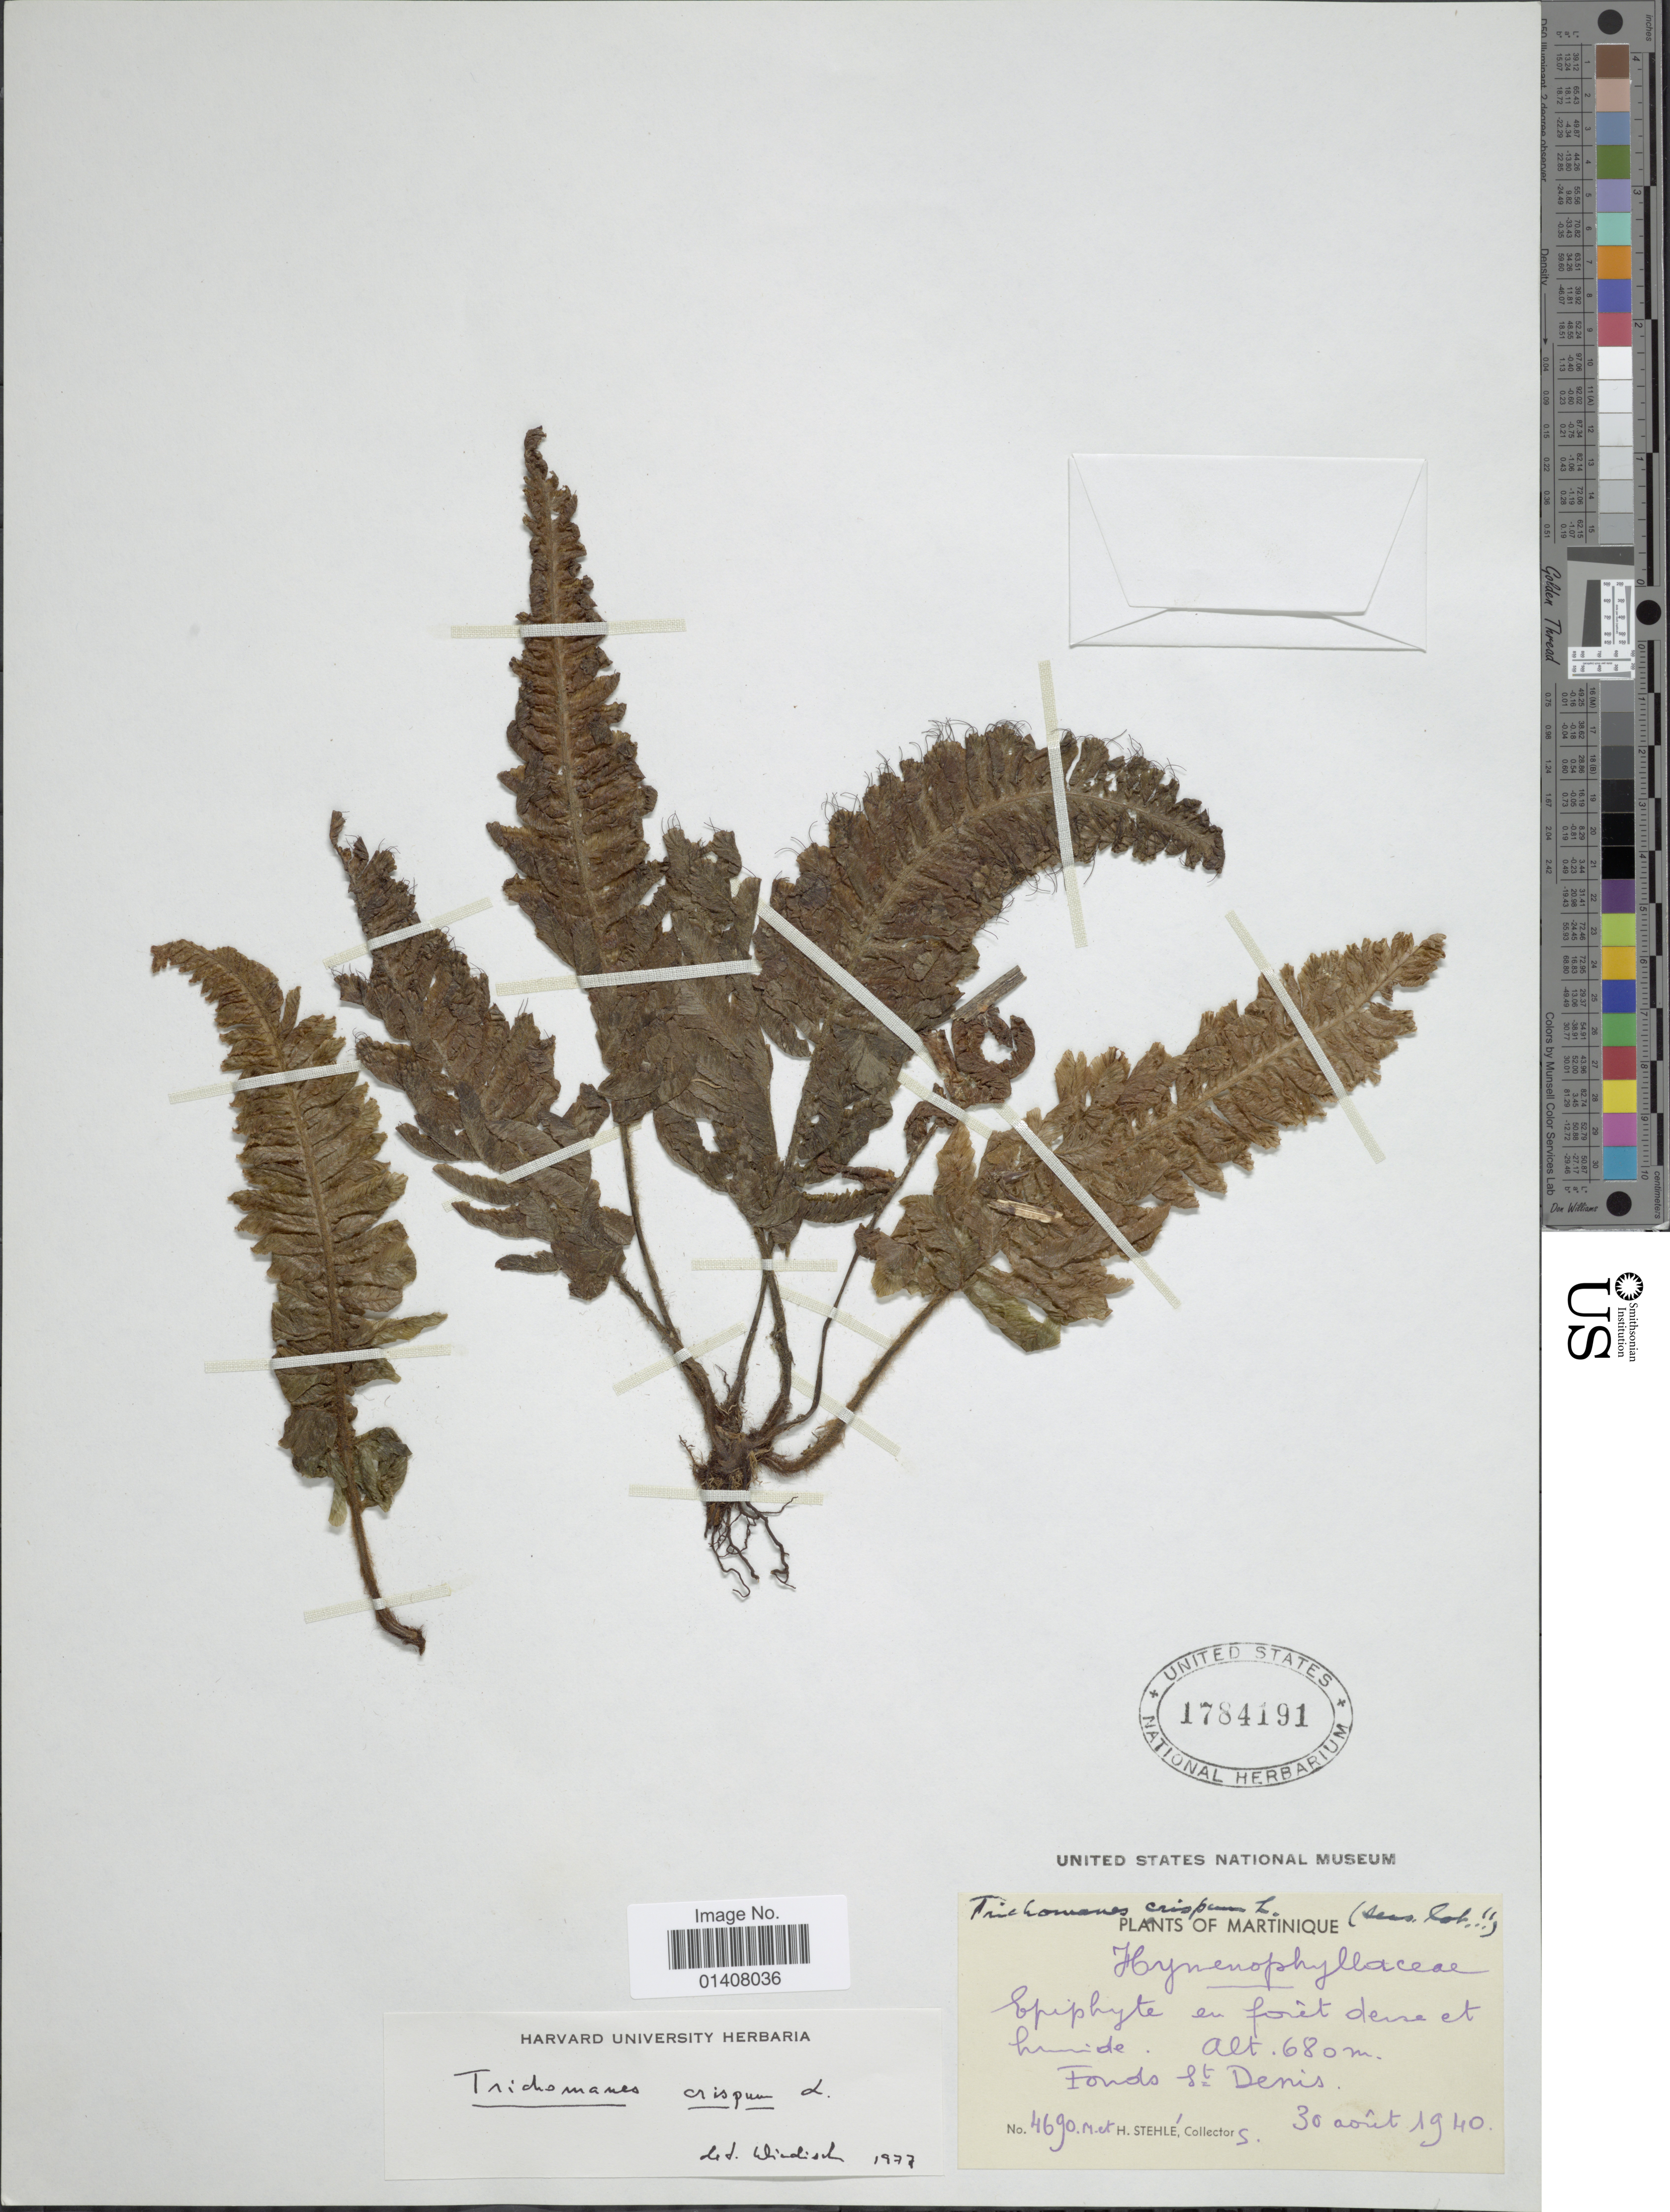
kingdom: Plantae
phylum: Tracheophyta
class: Polypodiopsida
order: Hymenophyllales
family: Hymenophyllaceae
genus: Trichomanes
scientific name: Trichomanes crispum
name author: L.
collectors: M. Stehlé & H. Stehlé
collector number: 4690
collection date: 1940-08-30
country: Martinique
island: Martinique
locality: Fonds St. Denis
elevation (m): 680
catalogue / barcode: US 1784191